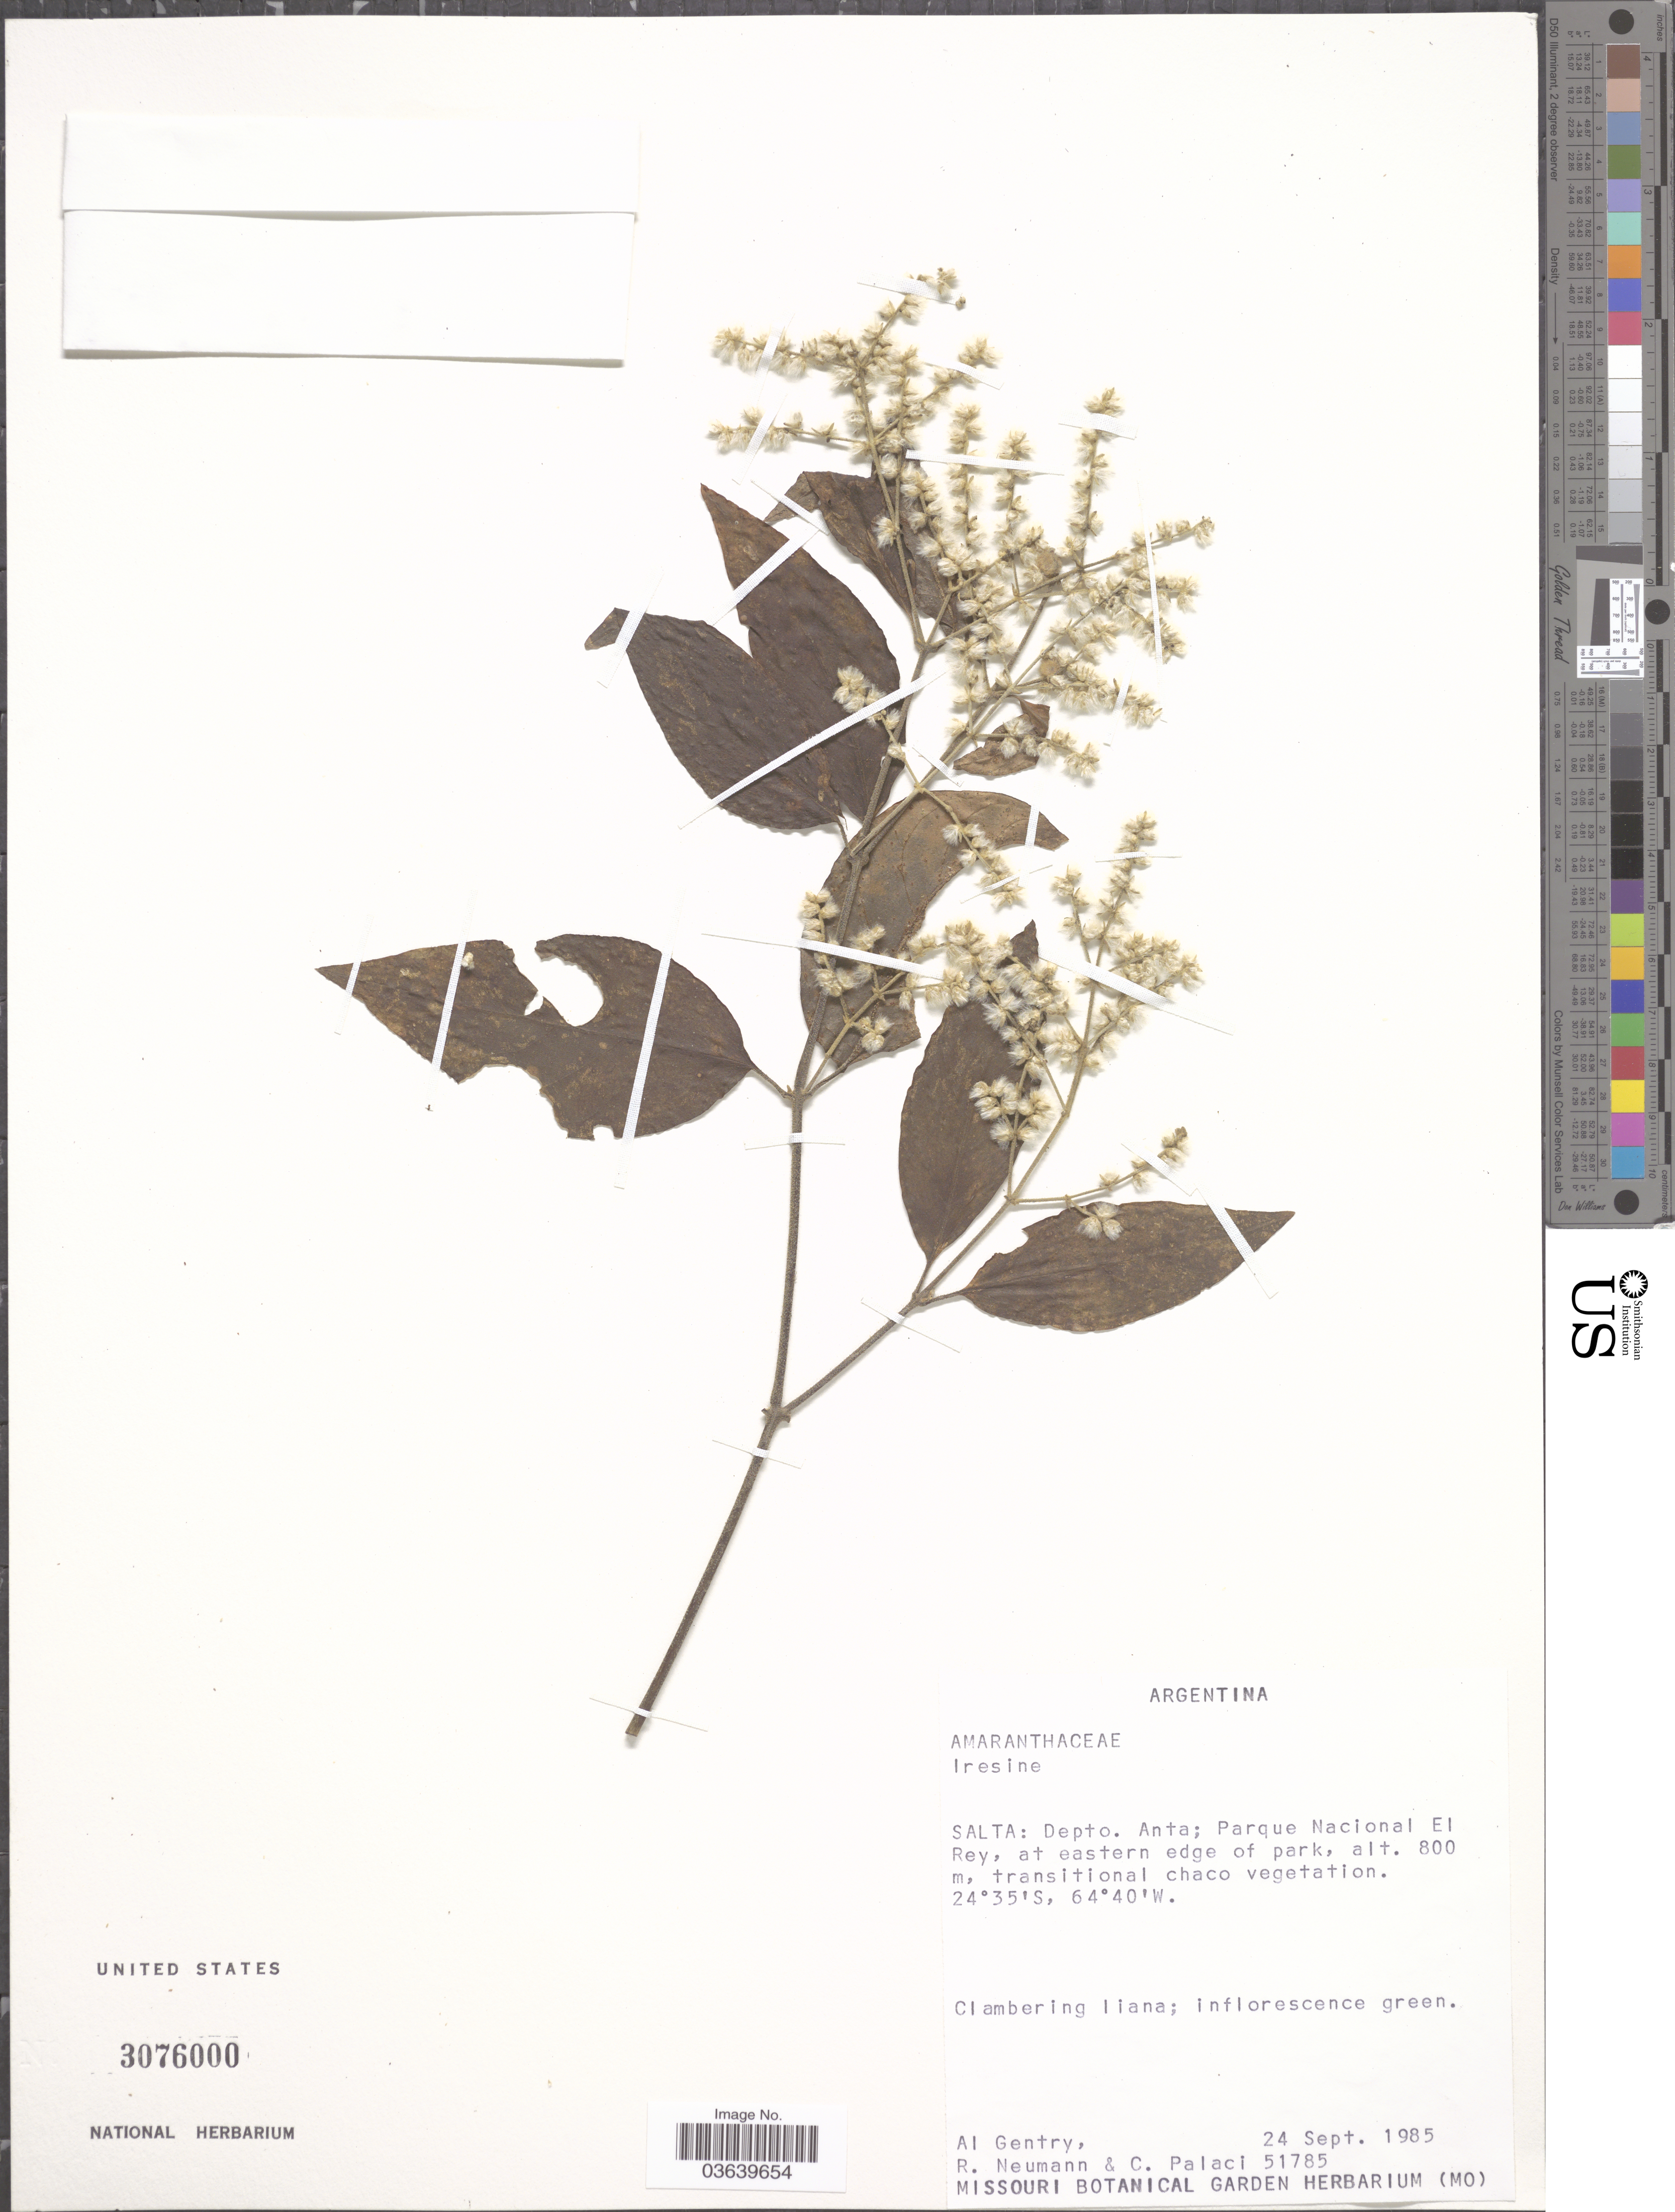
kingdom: Plantae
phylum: Tracheophyta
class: Magnoliopsida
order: Caryophyllales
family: Amaranthaceae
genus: Iresine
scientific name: Iresine sp.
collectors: A. H. Gentry, R. Neumann & C. Palací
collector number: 51785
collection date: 1985-09-24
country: Argentina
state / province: Salta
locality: Depto. Anta; Parque Nacional El Rey, at eastern edge of park.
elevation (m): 800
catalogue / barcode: US 3076000